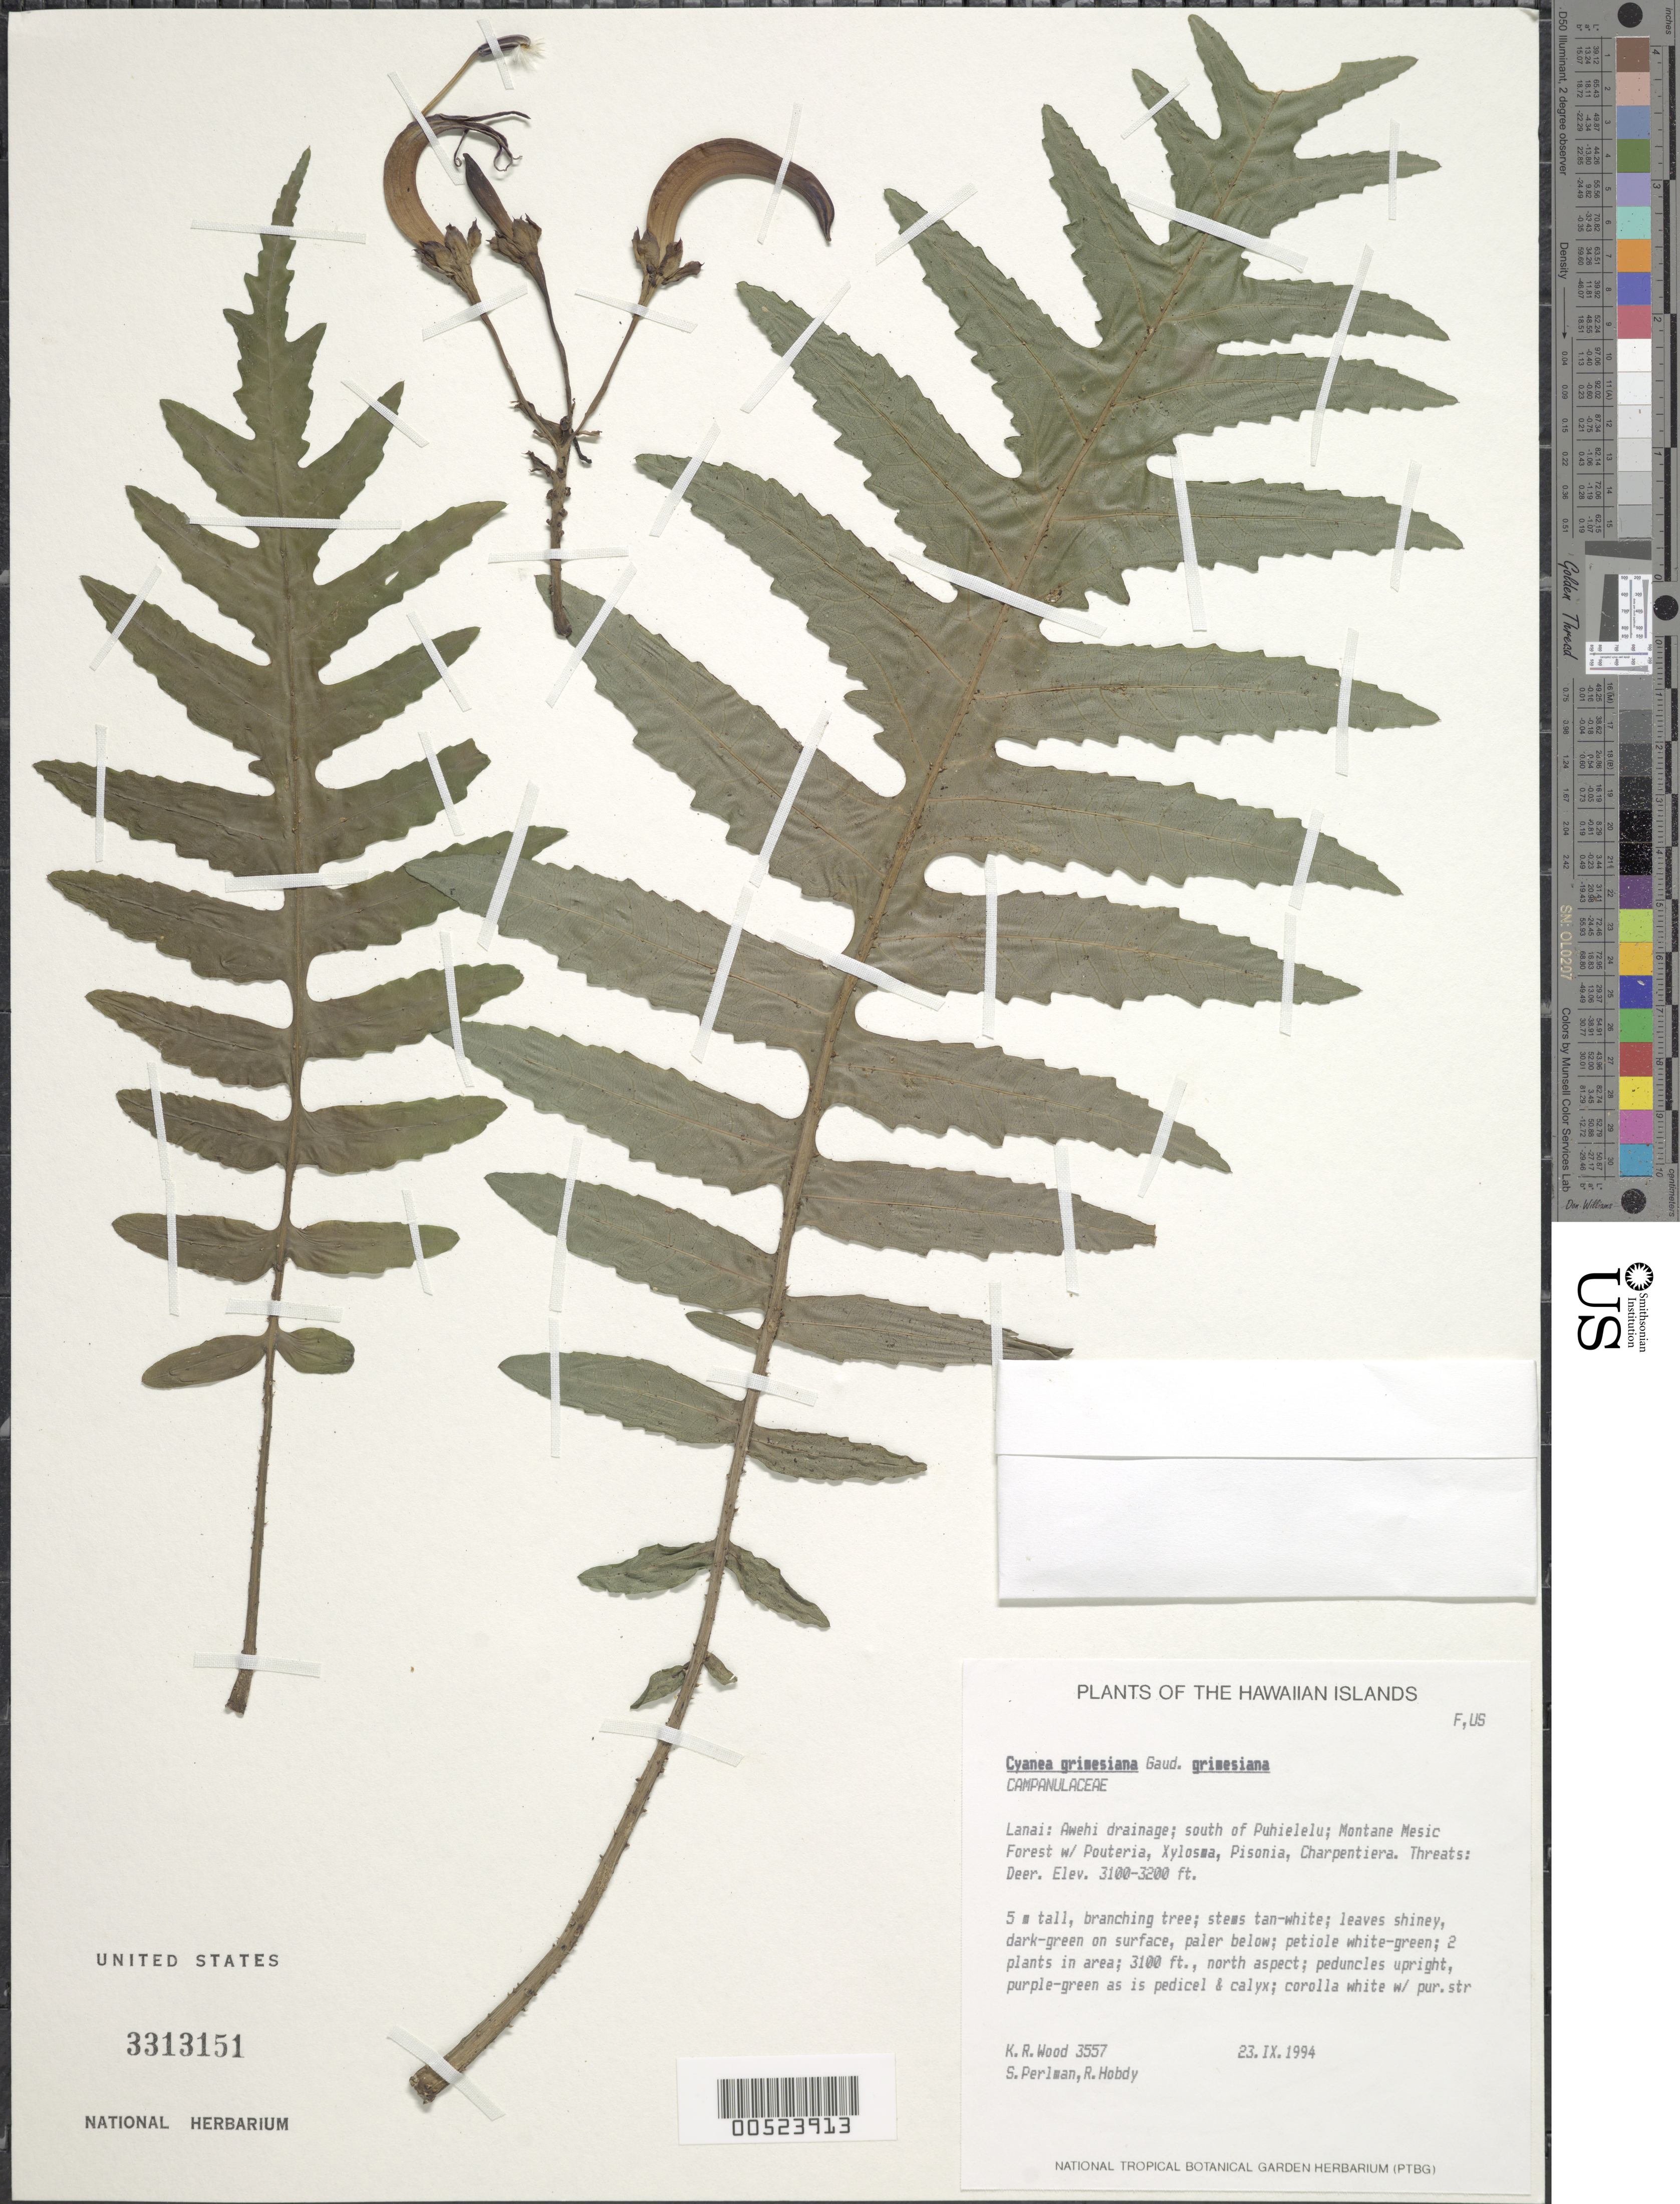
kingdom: Plantae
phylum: Tracheophyta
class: Magnoliopsida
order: Asterales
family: Campanulaceae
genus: Cyanea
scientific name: Cyanea grimesiana subsp. grimesiana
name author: Gaudich.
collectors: K. R. Wood, S. P. Perlman & R. Hobdy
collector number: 3557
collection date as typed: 23 Sep 1994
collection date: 1994-09-23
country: United States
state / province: Hawaii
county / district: Maui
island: Lana'i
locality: Awehi drainage, S of Puhielelu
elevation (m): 945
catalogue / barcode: US 3313151